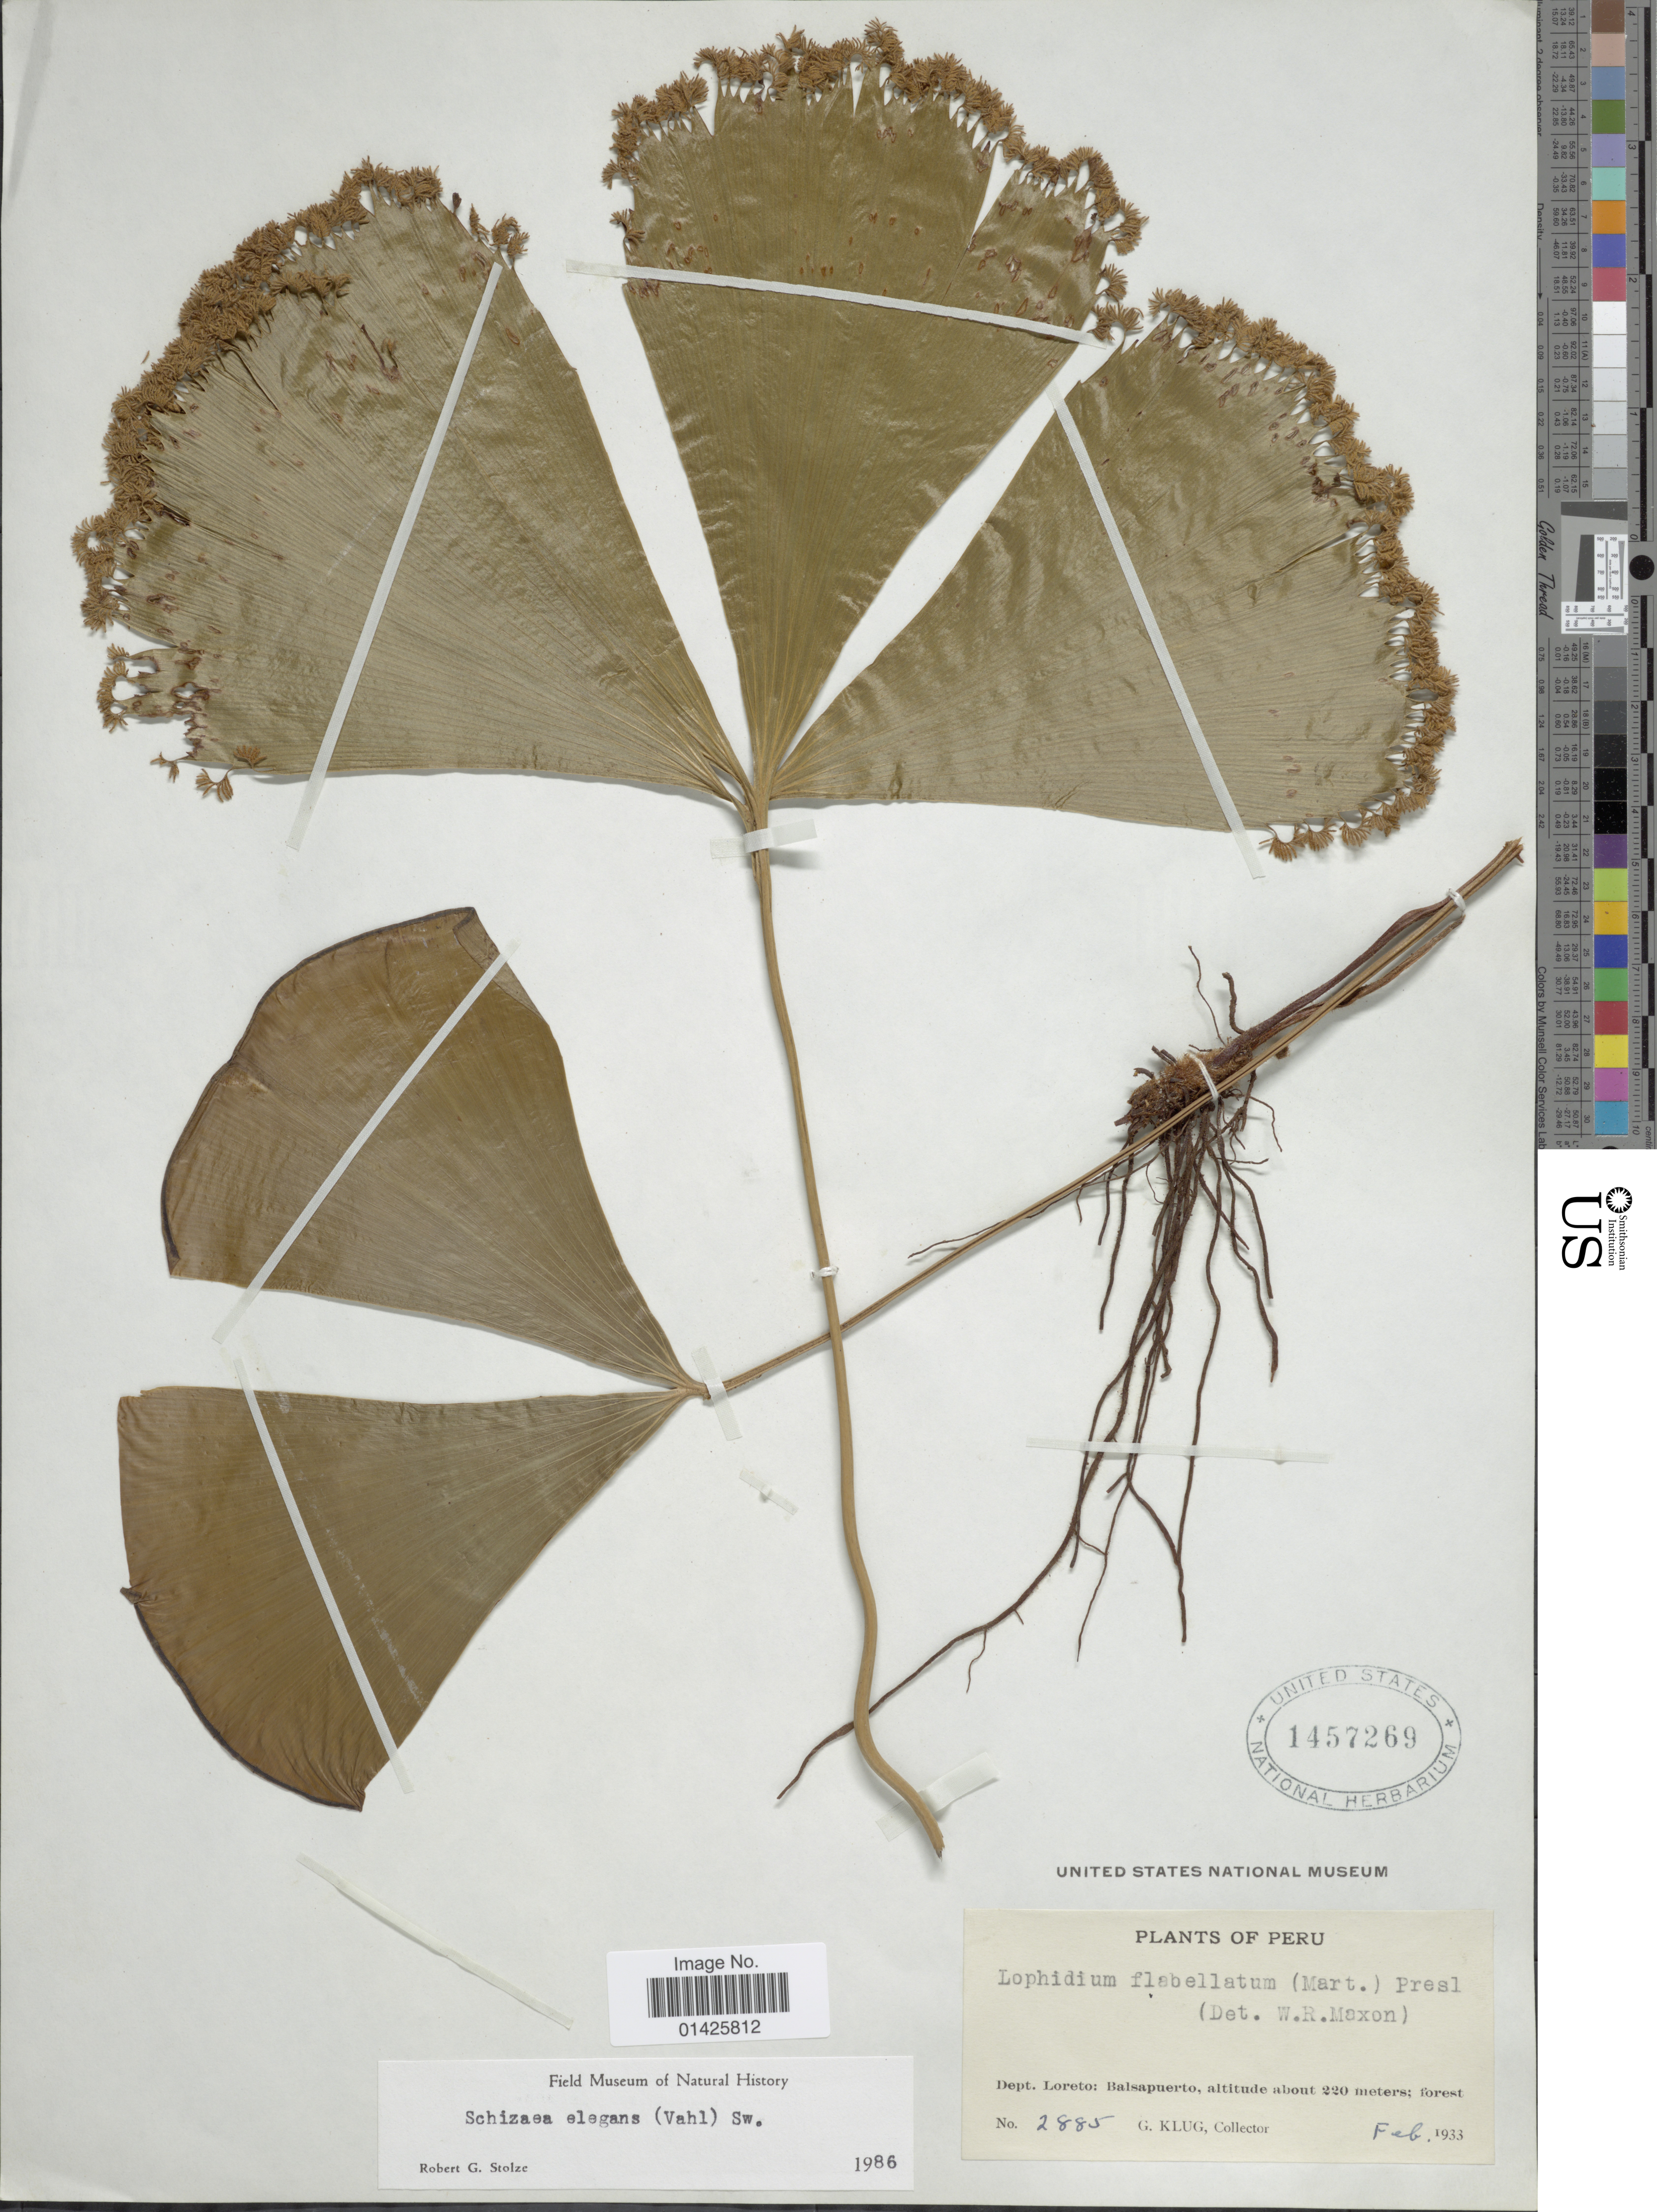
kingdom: Plantae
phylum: Tracheophyta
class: Polypodiopsida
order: Schizaeales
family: Schizaeaceae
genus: Schizaea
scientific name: Schizaea elegans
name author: (Vahl) Sw.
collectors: G. Klug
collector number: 2885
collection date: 1933-02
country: Peru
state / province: Loreto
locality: Balsapuerto, forest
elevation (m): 220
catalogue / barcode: US 1457269